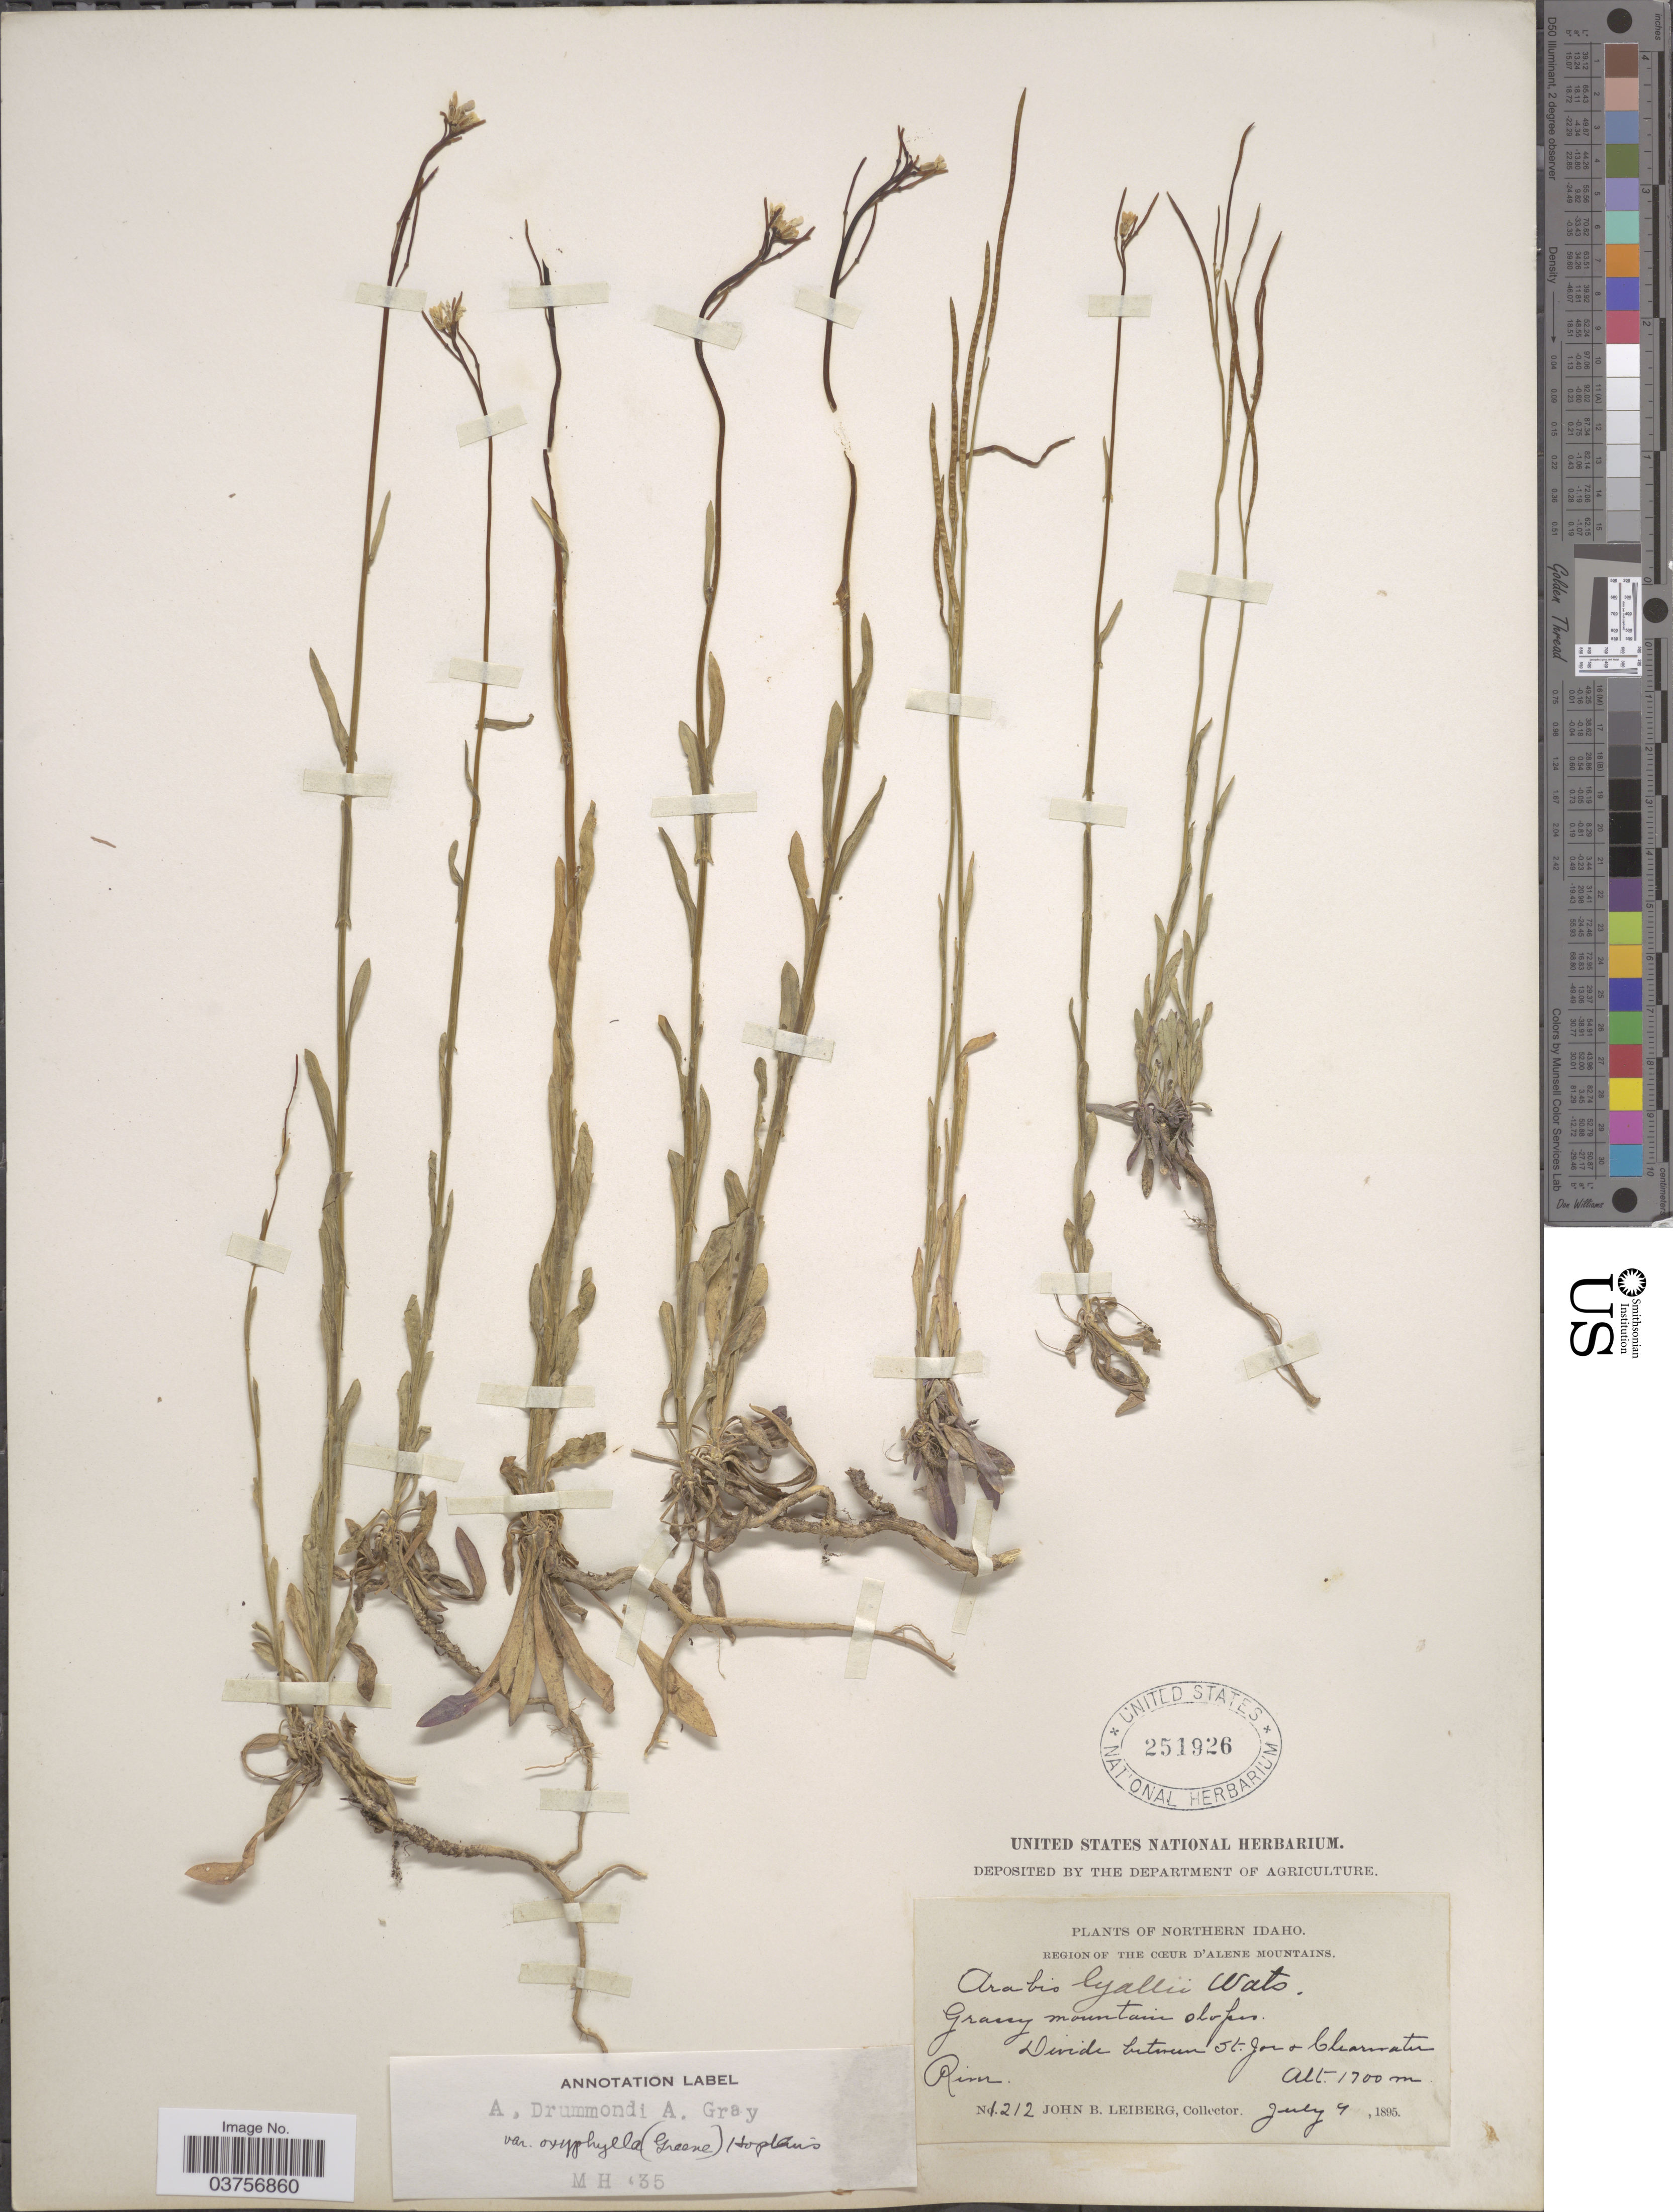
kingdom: Plantae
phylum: Tracheophyta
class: Magnoliopsida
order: Brassicales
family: Brassicaceae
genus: Arabis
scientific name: Arabis drummondii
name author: A. Gray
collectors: J. B. Leiberg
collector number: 1212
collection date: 1895-07-04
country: United States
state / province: Idaho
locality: Northern Idaho. Region of the Cæur D'alene Mountains. Grassy mountain slopes. Divide between St. Joe & Clearwater River.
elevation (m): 1700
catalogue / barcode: US 251926